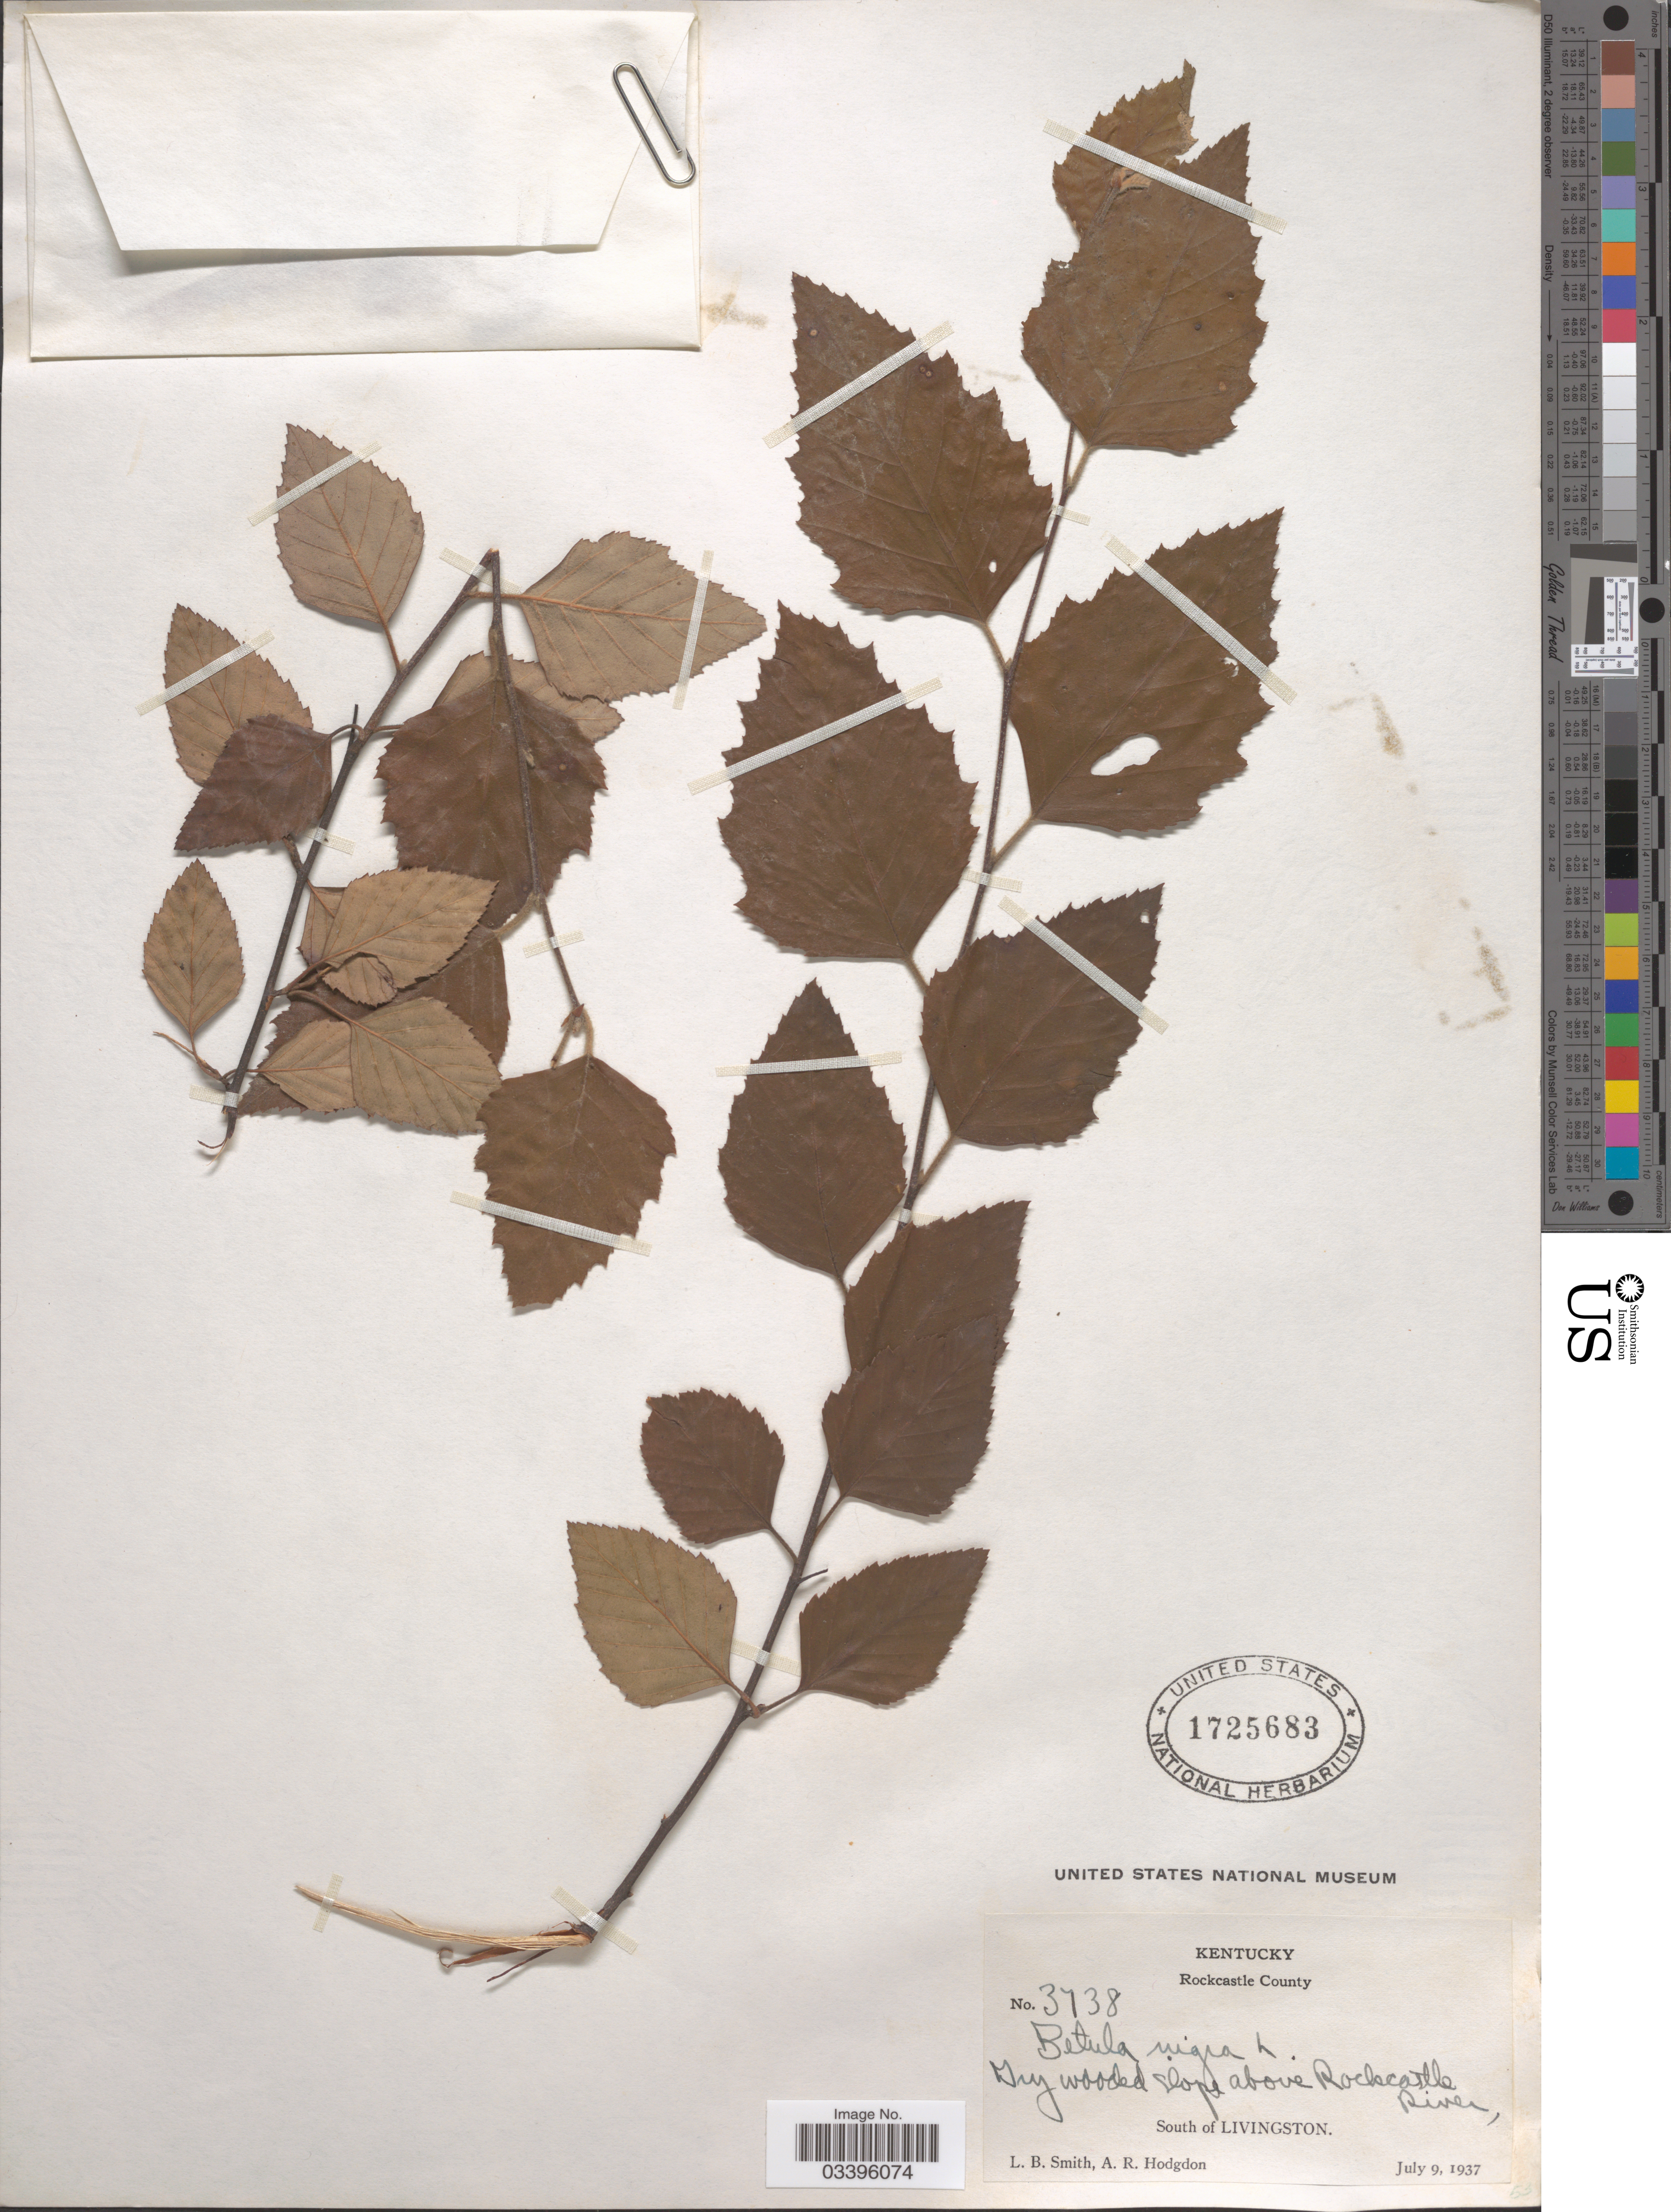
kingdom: Plantae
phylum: Tracheophyta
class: Magnoliopsida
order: Fagales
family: Betulaceae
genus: Betula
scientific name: Betula nigra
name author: L.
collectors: L. Smith & A. R. Hodgdon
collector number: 3738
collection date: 1937-07-09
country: United States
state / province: Kentucky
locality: Rockcastle County, Dry wooded slope above Rockcastle River, South of Livingston.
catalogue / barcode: US 1725683